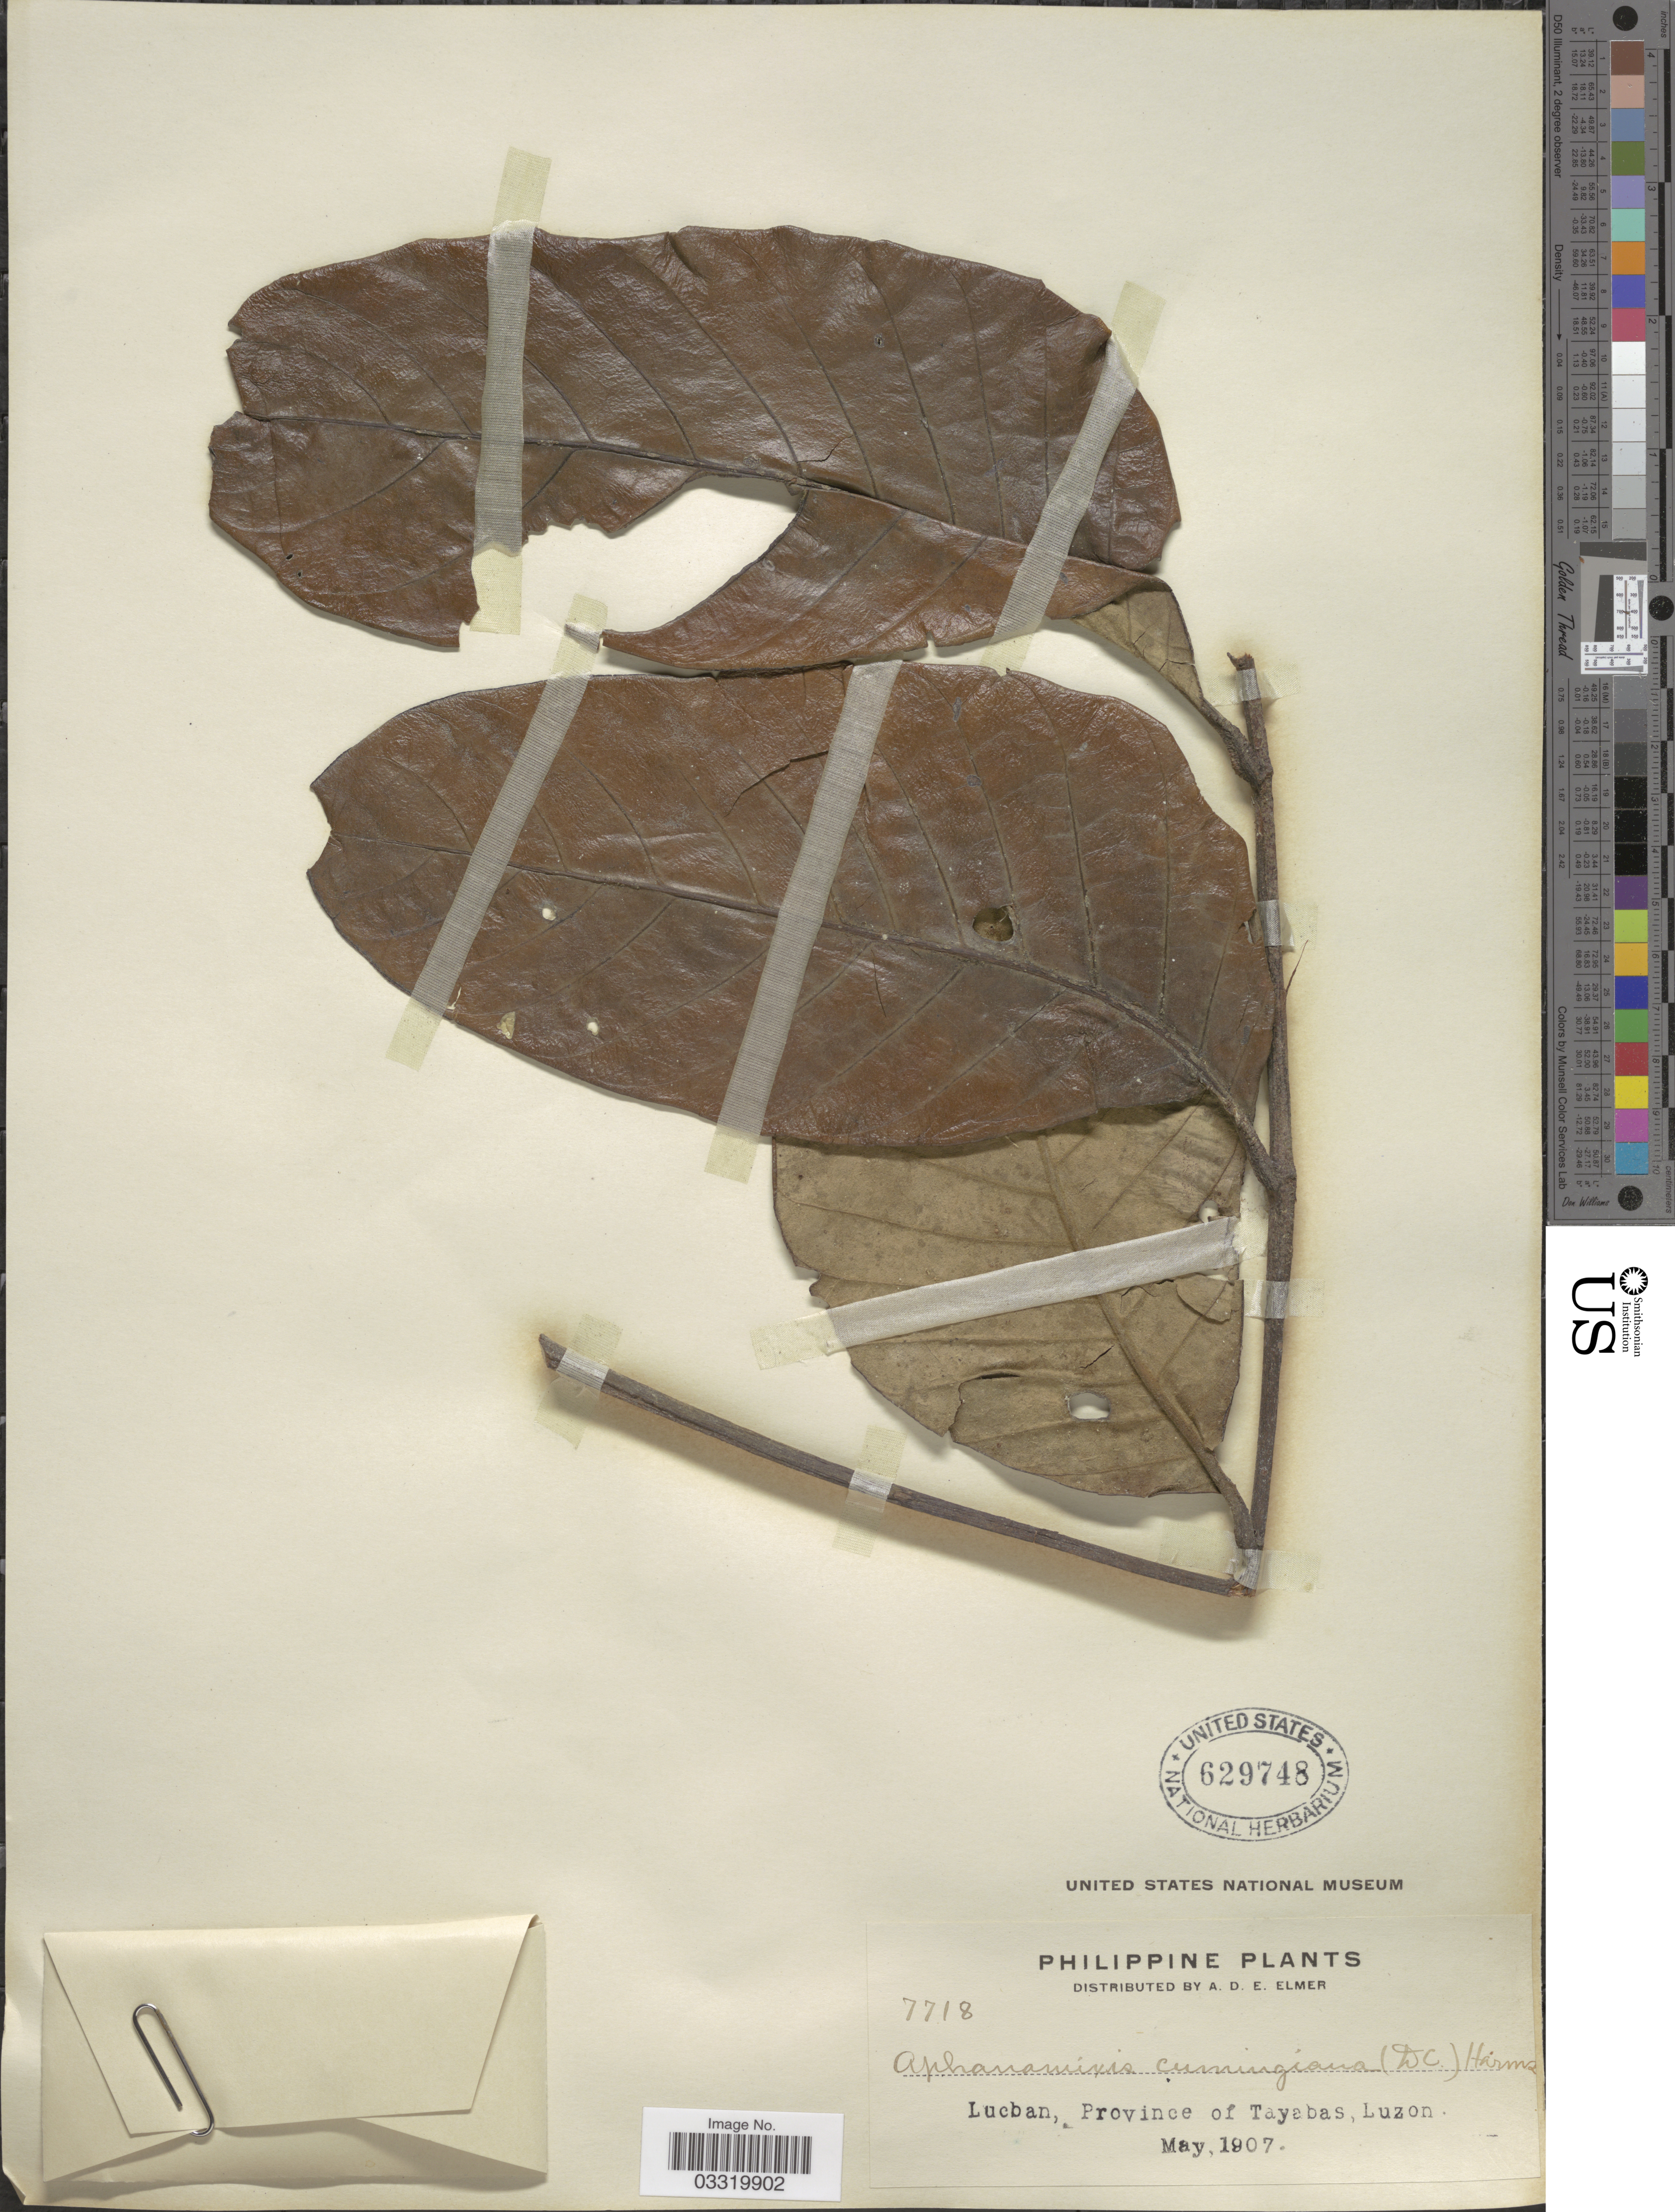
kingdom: Plantae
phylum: Tracheophyta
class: Magnoliopsida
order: Sapindales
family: Meliaceae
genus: Aphanamixis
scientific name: Aphanamixis polystachya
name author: (Wall.) R. Parker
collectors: A. D. E. Elmer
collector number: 7718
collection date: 1907-05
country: Philippines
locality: Lucban, Province of Tayabas, Luzon.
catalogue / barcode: US 629748